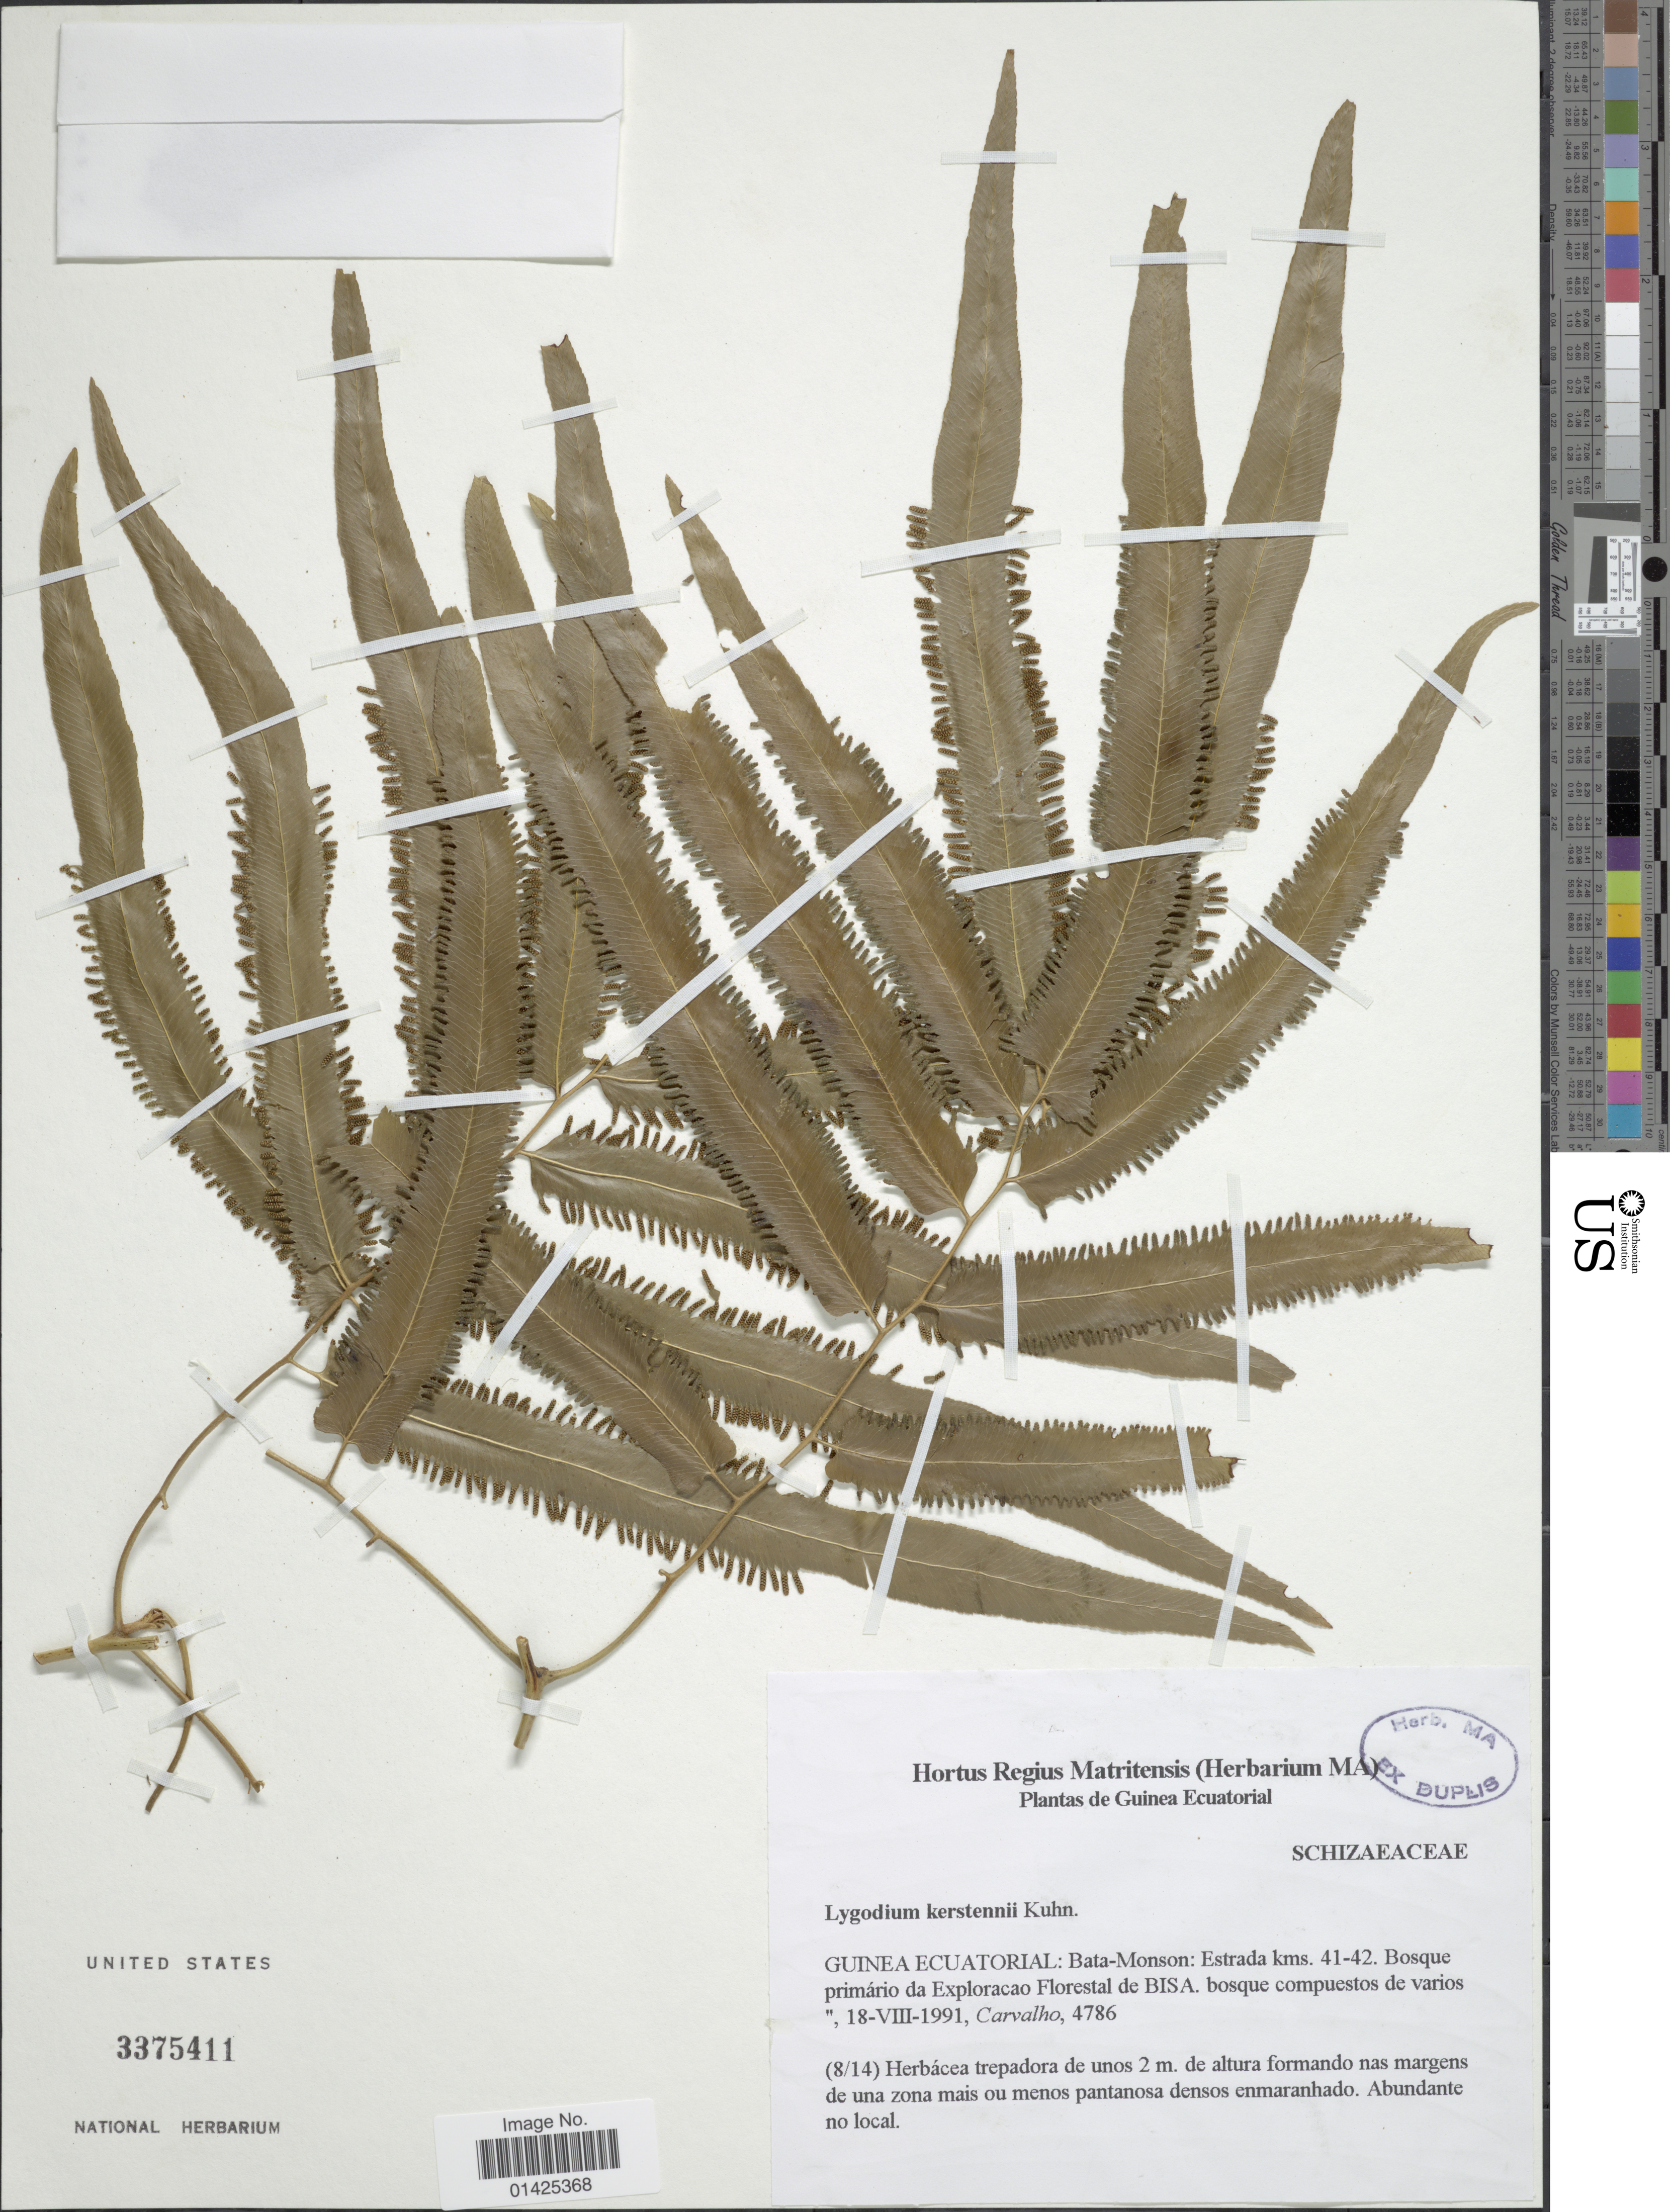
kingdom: Plantae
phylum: Tracheophyta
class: Polypodiopsida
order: Schizaeales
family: Lygodiaceae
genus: Lygodium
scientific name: Lygodium kerstenii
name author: Kuhn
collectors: Carvalho, --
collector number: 4786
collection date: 1991-08-18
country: Equatorial Guinea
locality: Bata-Monson: Estrada kms. 41-42. Bosque primário da Exploracao Florestal de BISA.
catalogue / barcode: US 3375411